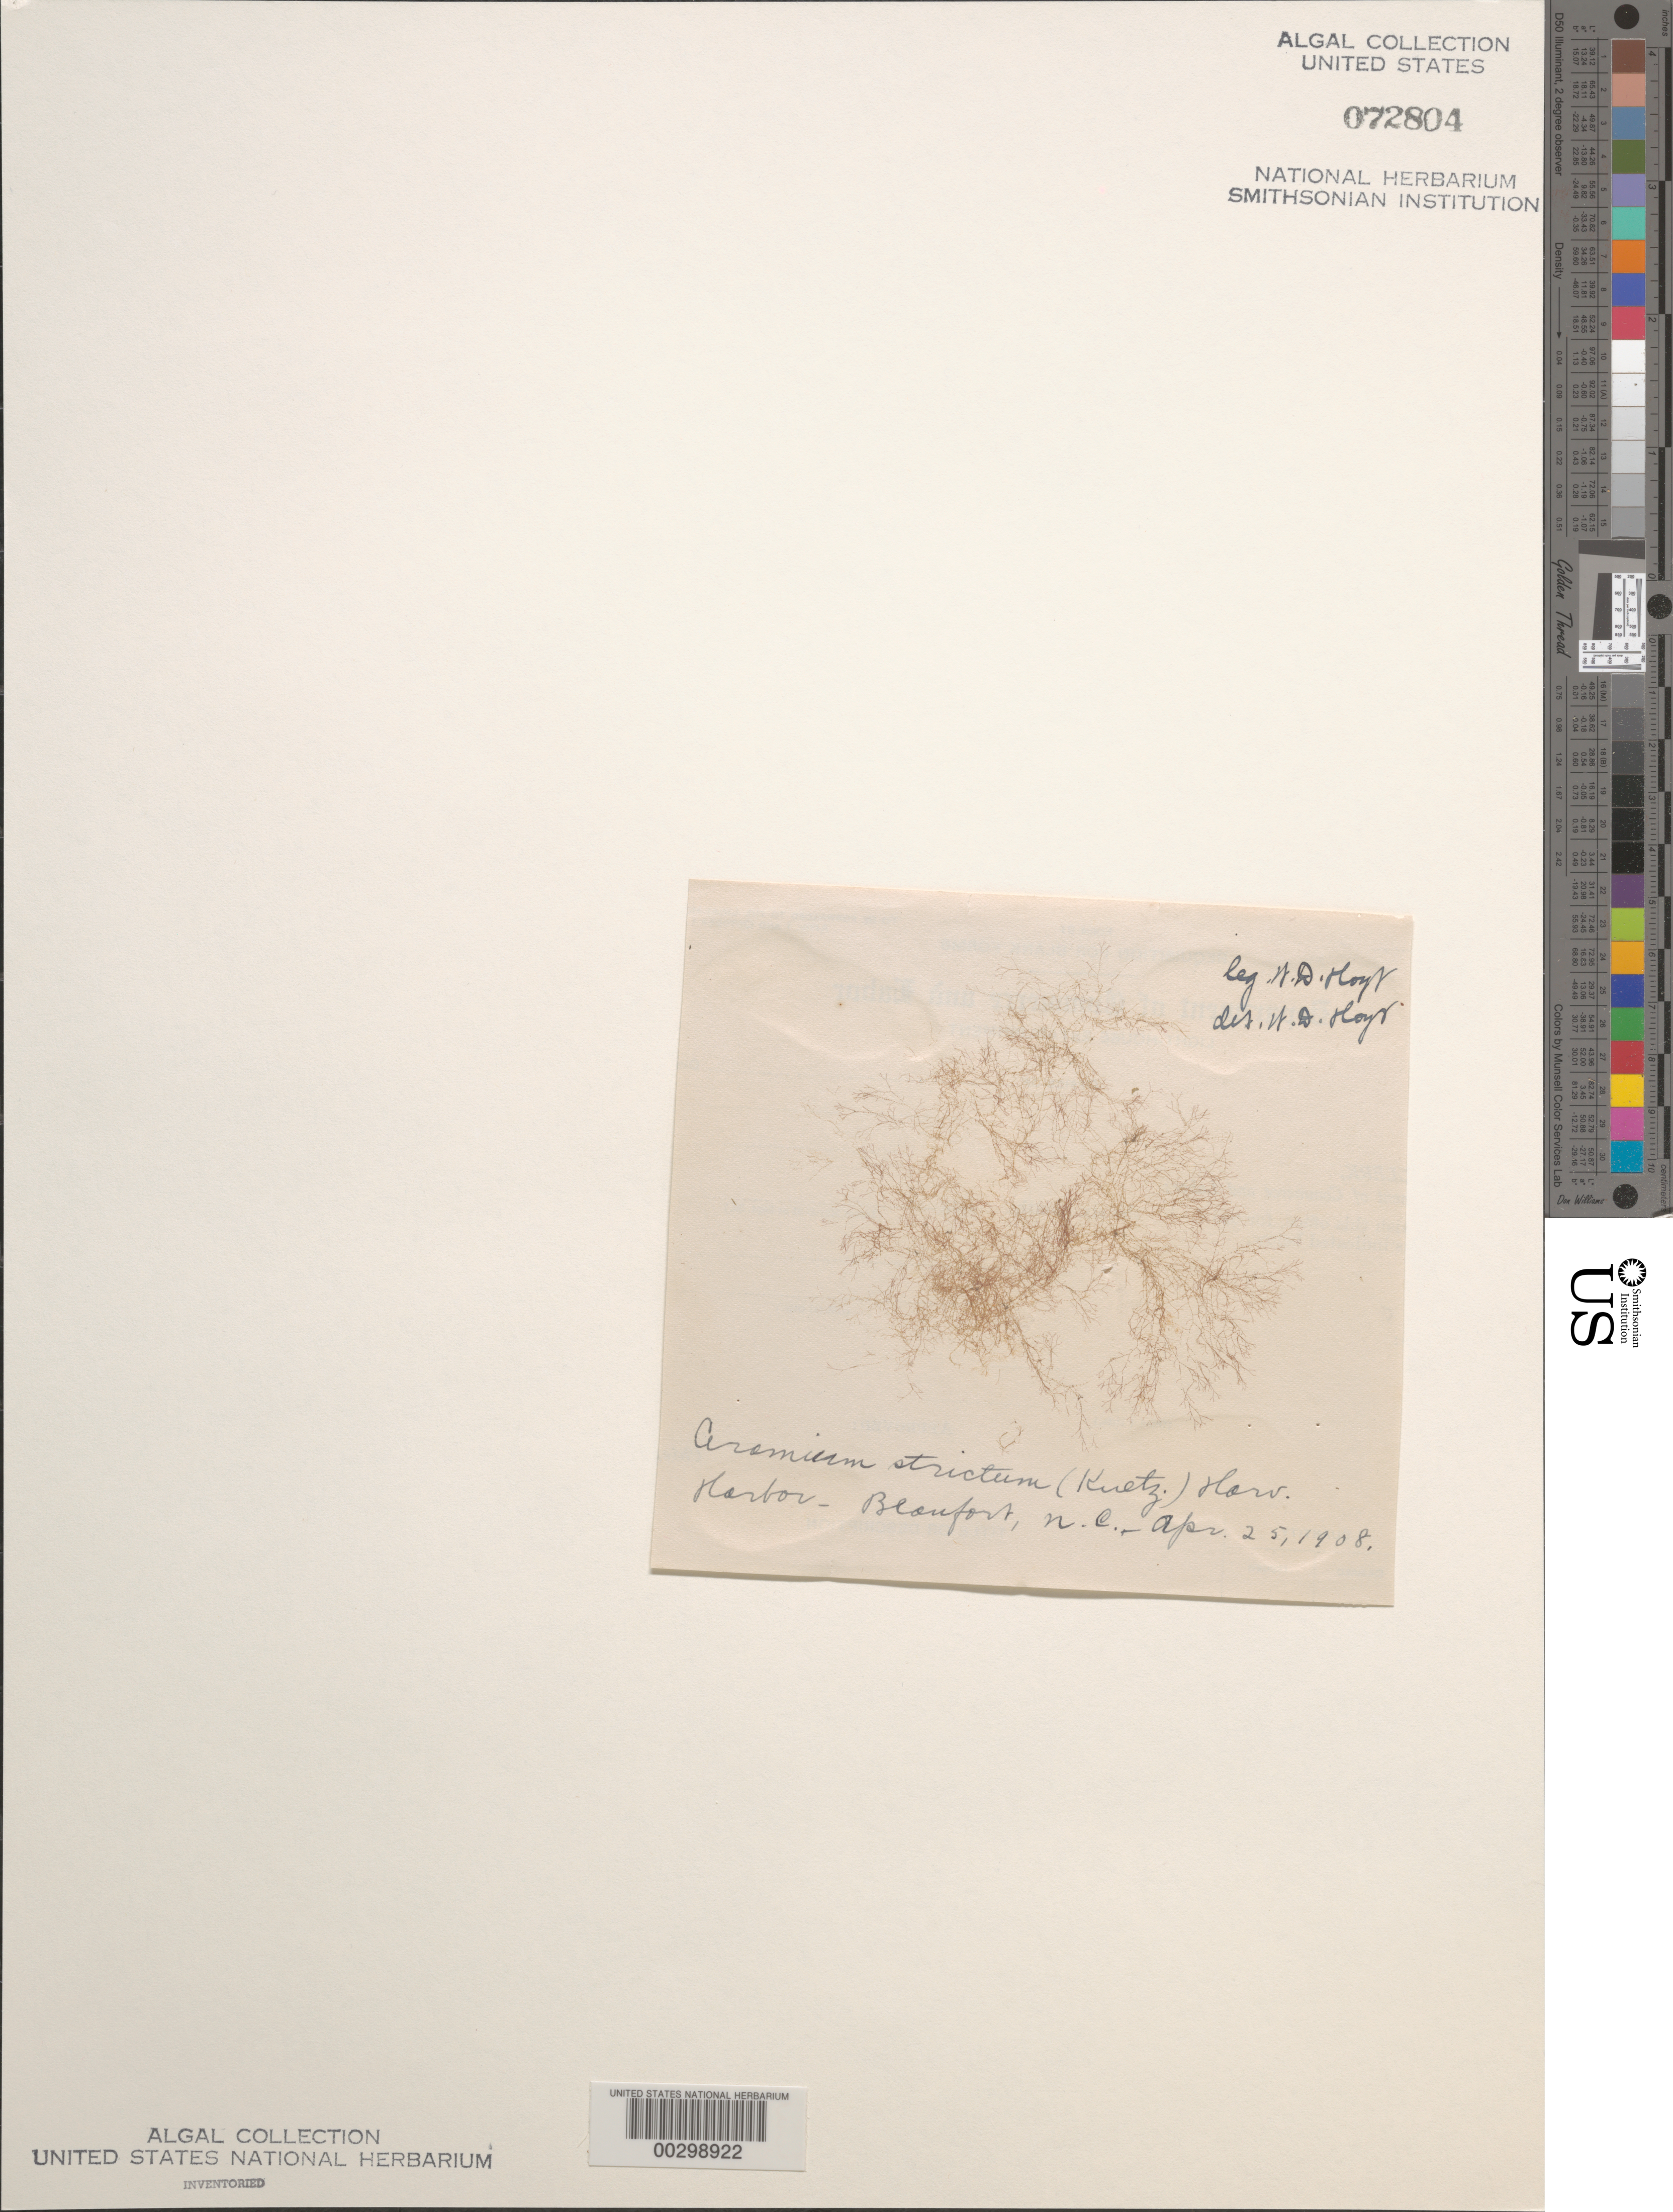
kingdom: Plantae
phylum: Rhodophyta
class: Florideophyceae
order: Ceramiales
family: Ceramiaceae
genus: Ceramium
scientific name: Ceramium strictum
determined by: Hoyt, W. D.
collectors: W. D. Hoyt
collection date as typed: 25 Apr 1908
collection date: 1908-04-25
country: United States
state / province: North Carolina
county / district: Carteret County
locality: Beaufort Harbor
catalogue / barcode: US 72804